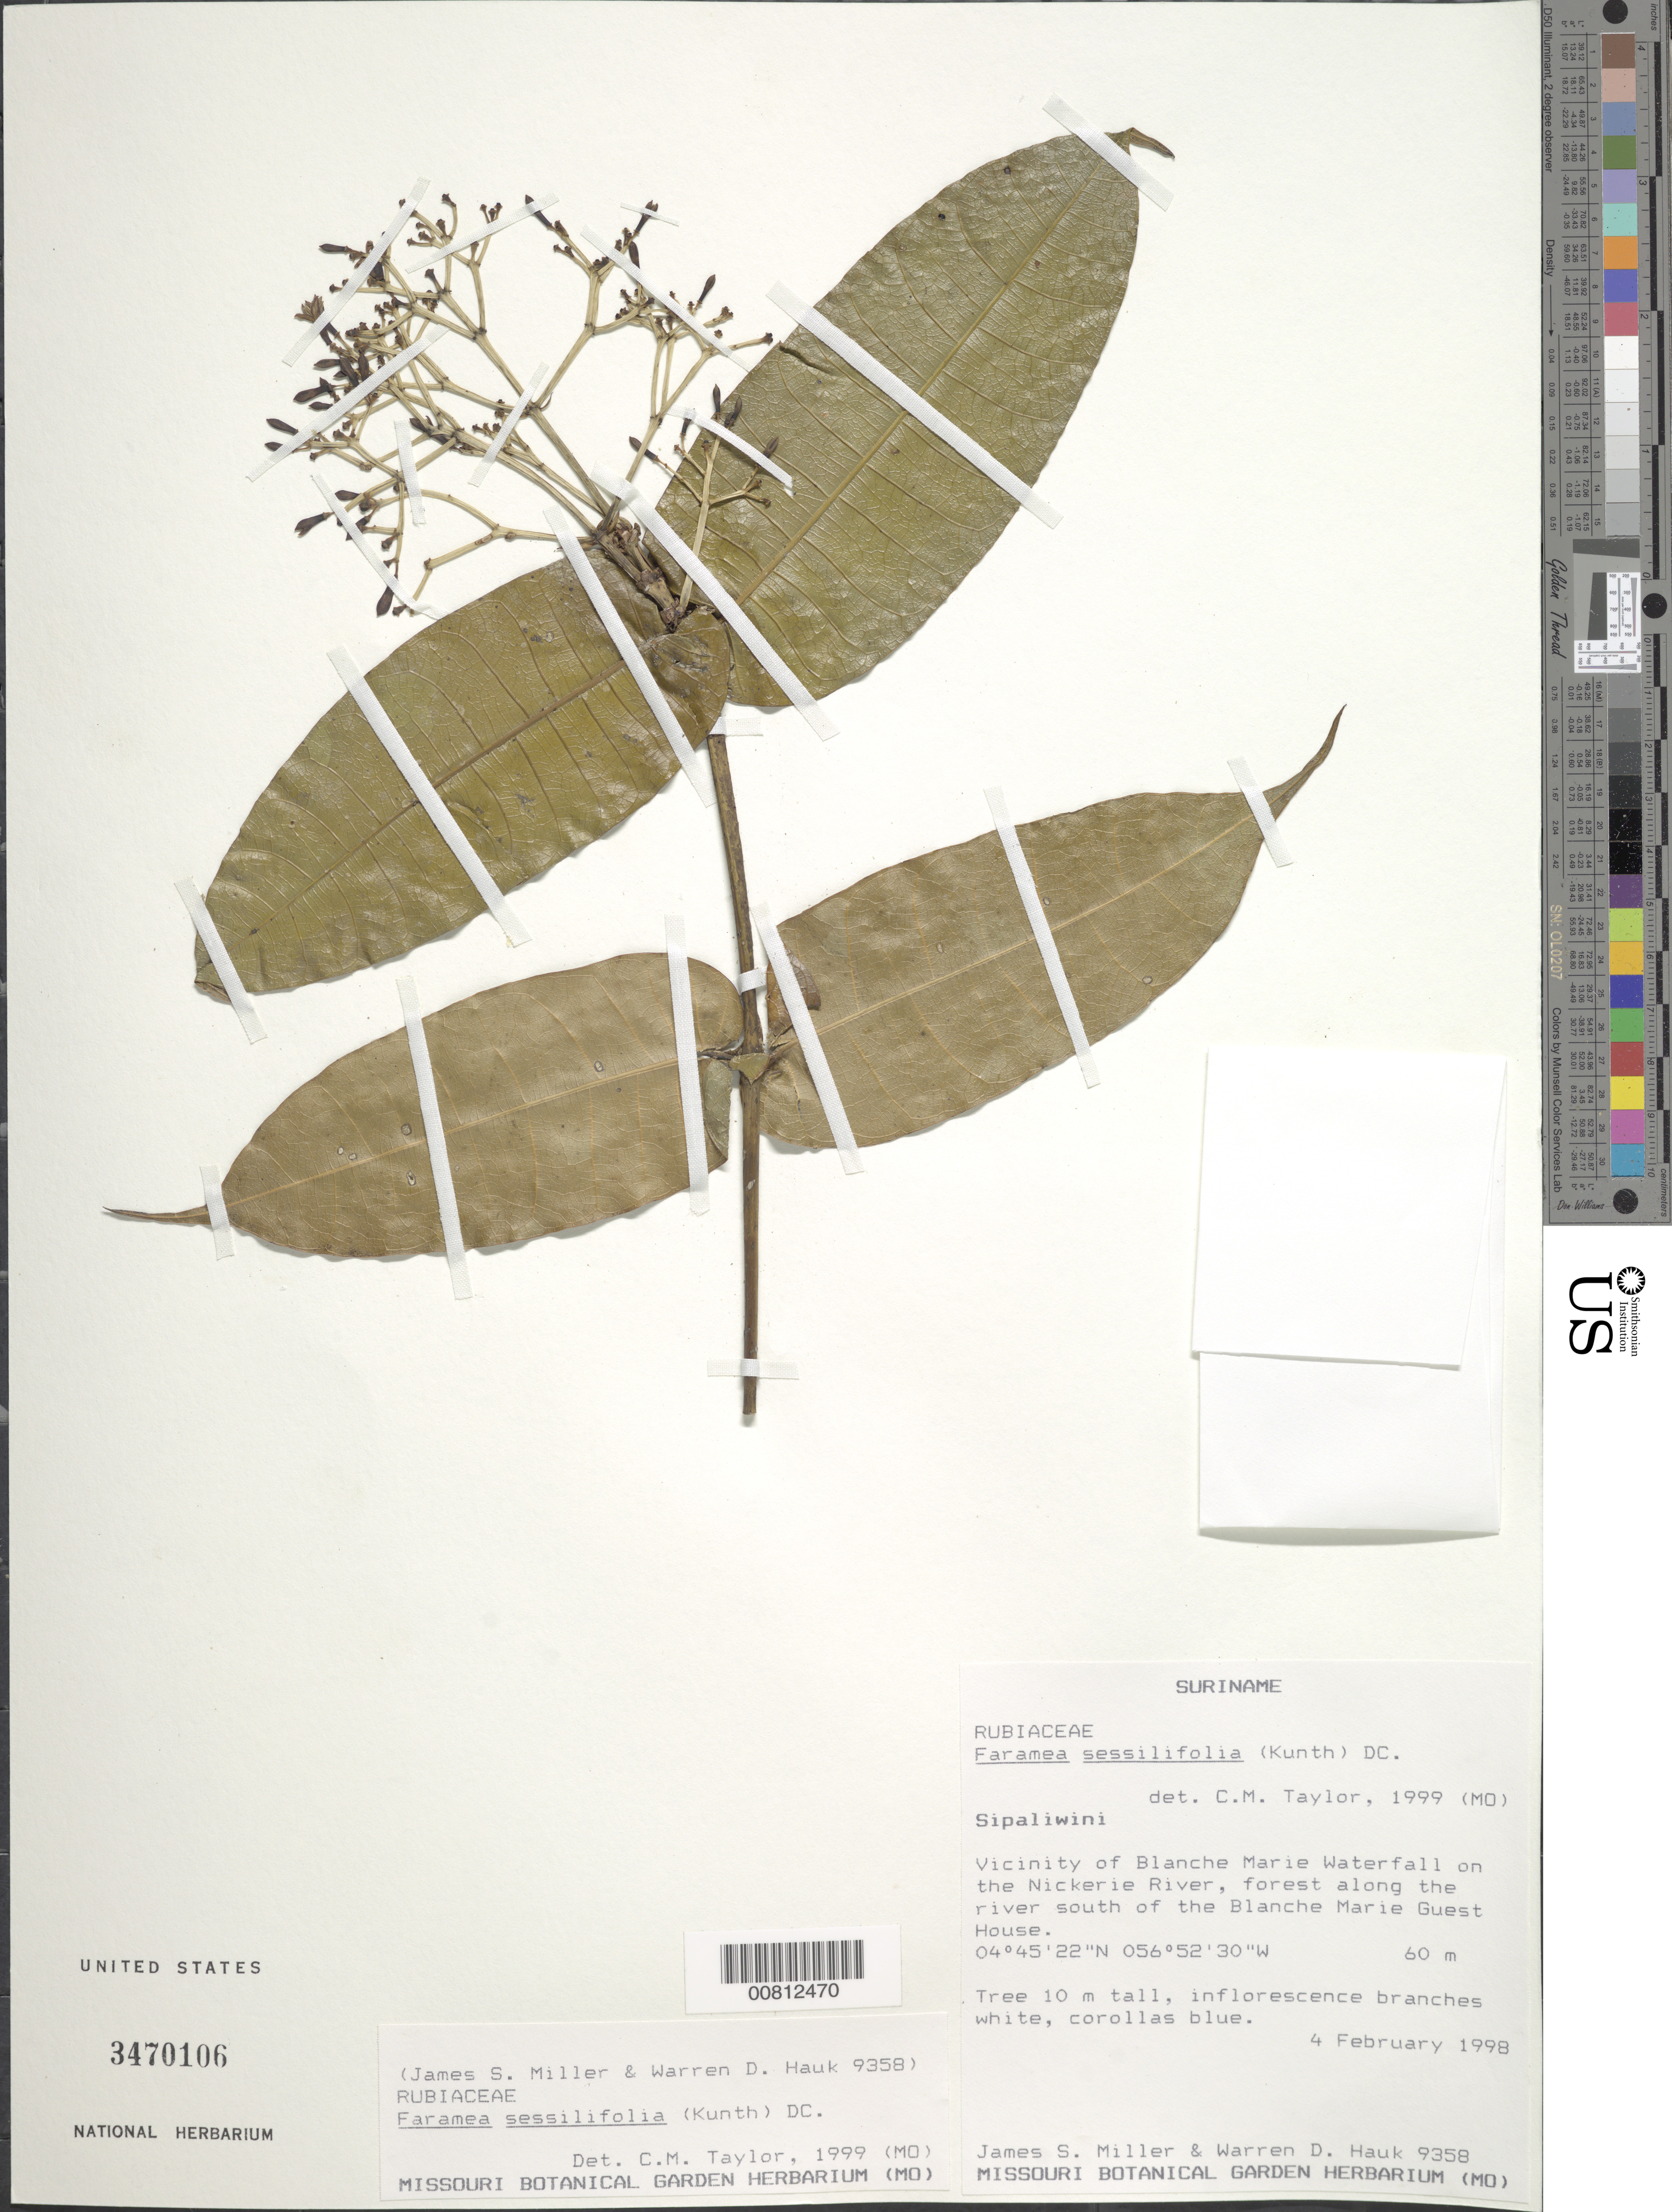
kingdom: Plantae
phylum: Tracheophyta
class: Magnoliopsida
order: Gentianales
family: Rubiaceae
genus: Faramea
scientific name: Faramea sessilifolia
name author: (Kunth) DC.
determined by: Taylor, Charlotte M.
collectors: J. S. Miller & W. Hauk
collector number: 9358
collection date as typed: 4-Feb-98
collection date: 1998-02-04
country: Suriname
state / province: Sipaliwini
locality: Blanche Marie falls, vic., on Nickerie R., around Blanche Marie Guest House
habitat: Forest along the river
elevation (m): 60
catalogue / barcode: US 3470106